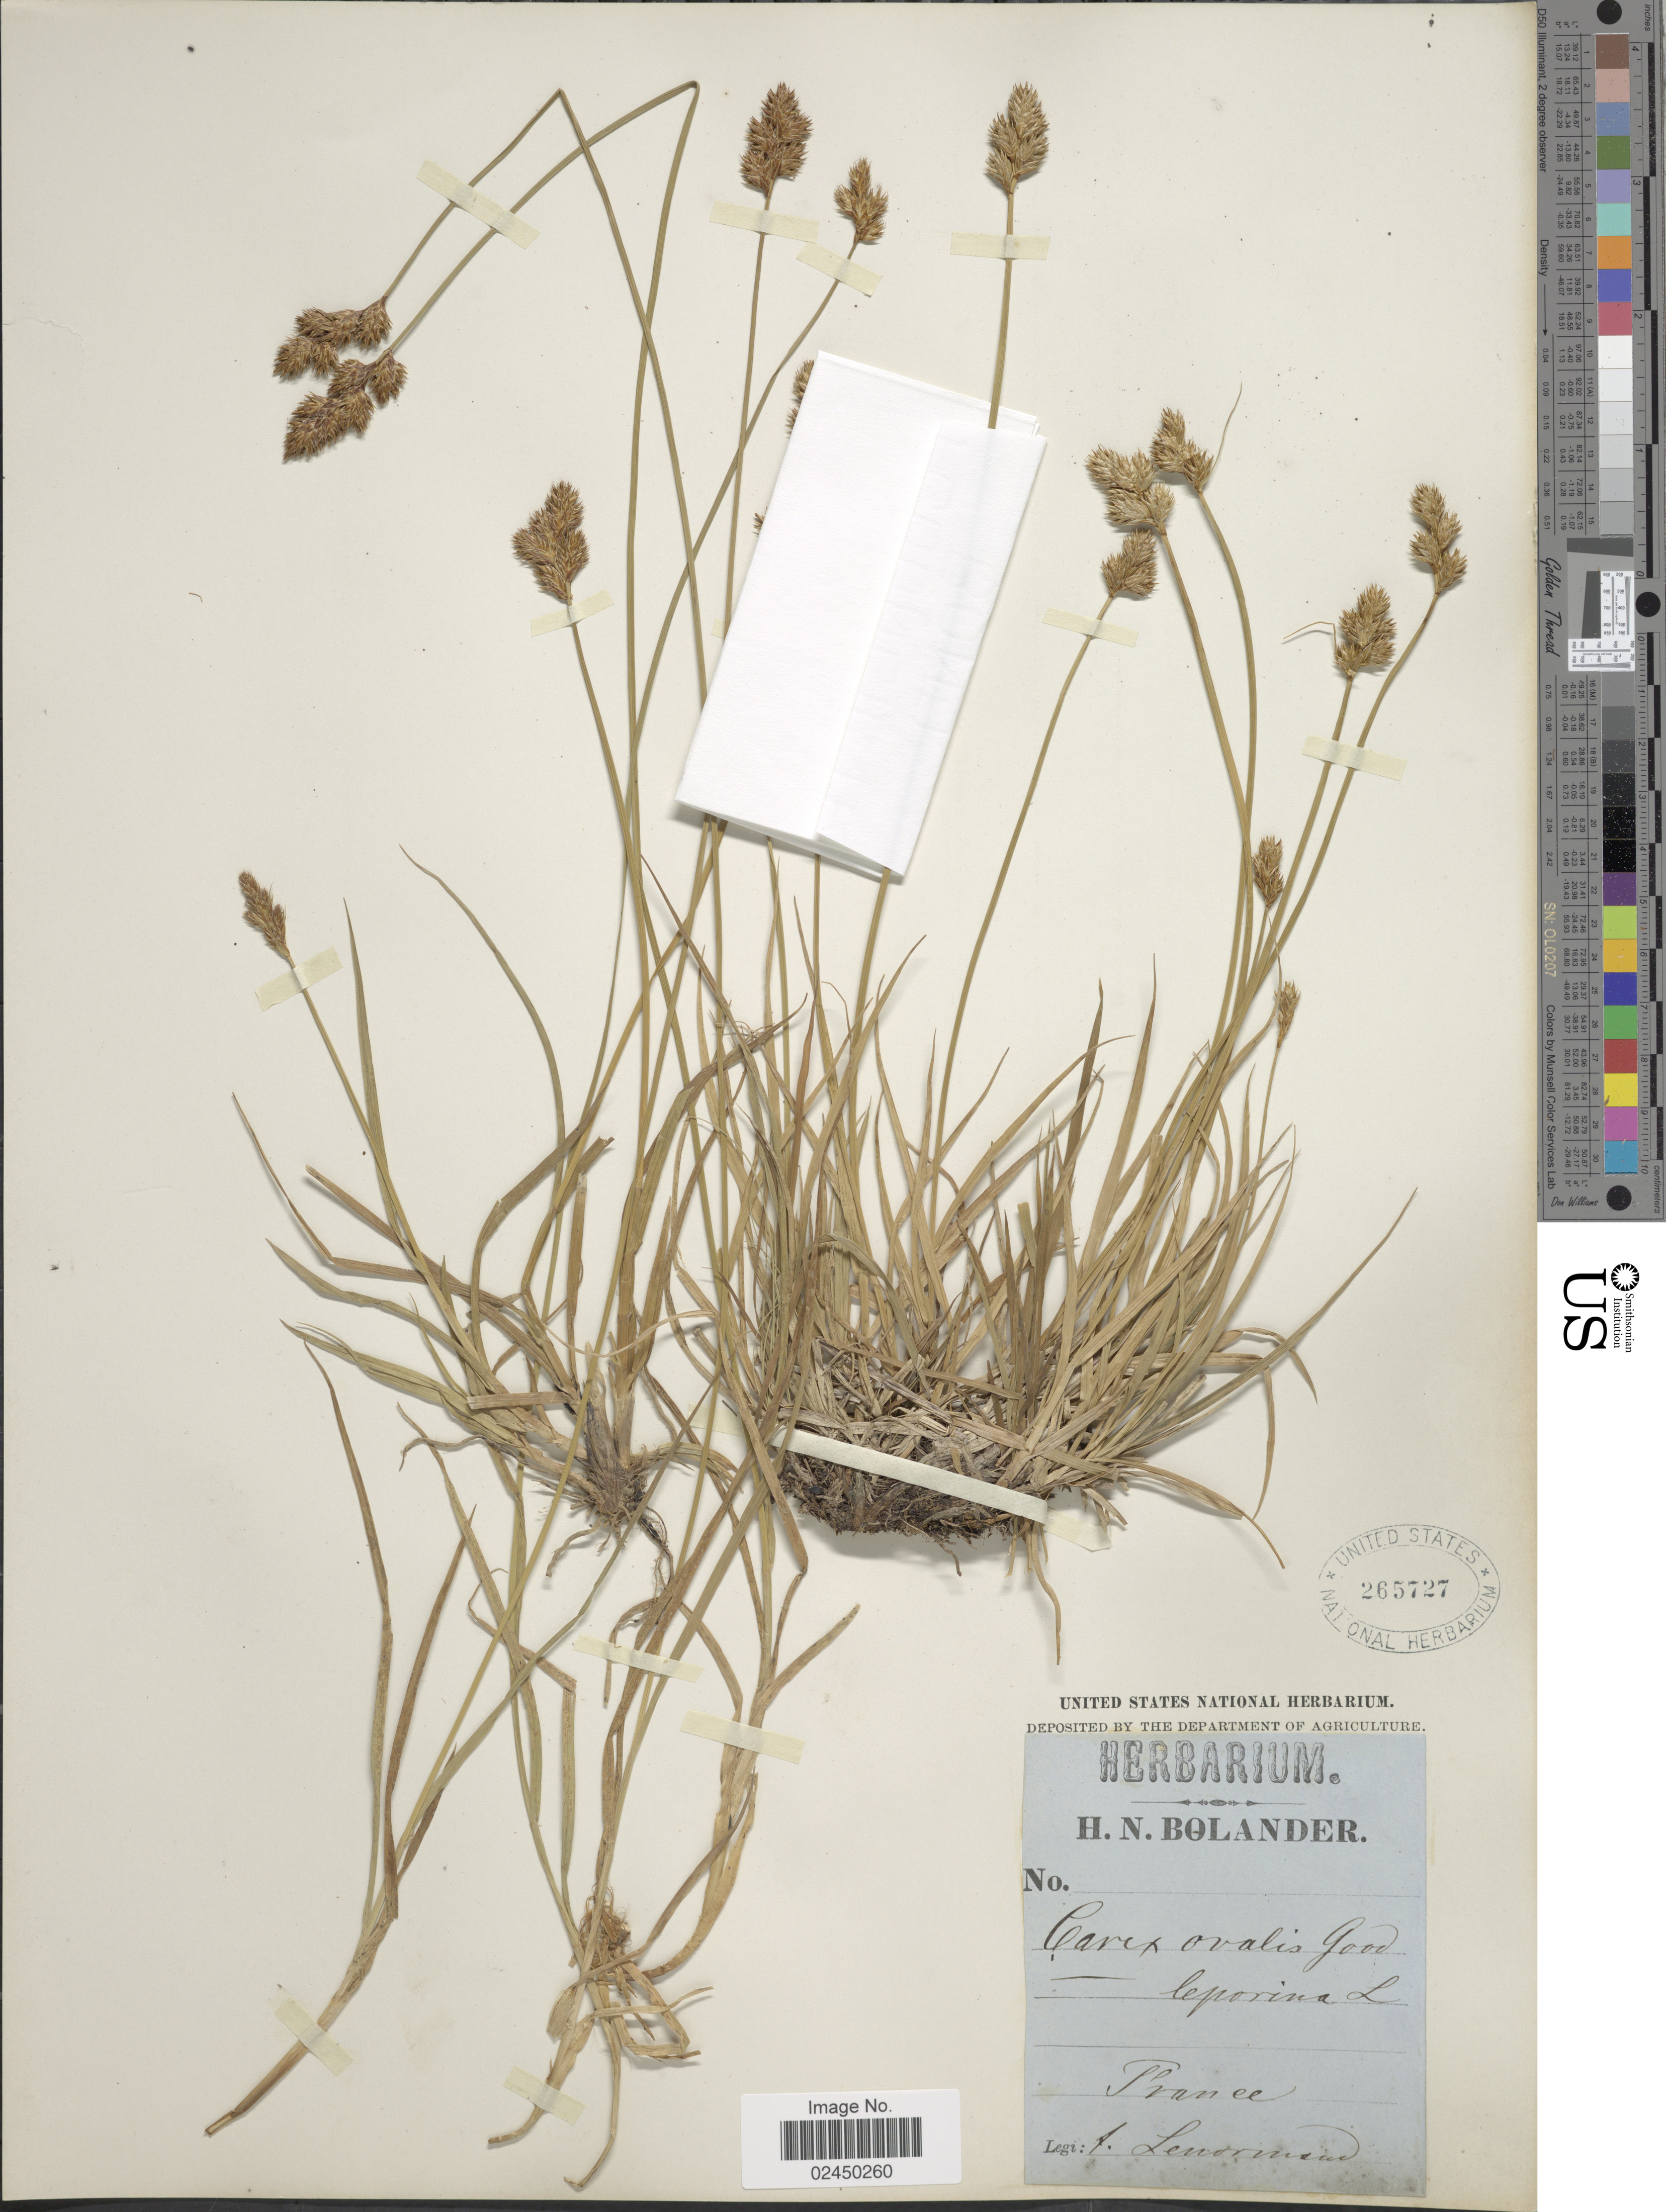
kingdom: Plantae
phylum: Tracheophyta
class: Liliopsida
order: Poales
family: Cyperaceae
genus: Carex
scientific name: Carex leporina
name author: L.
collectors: -. Lenormand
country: France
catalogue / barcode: US 265727